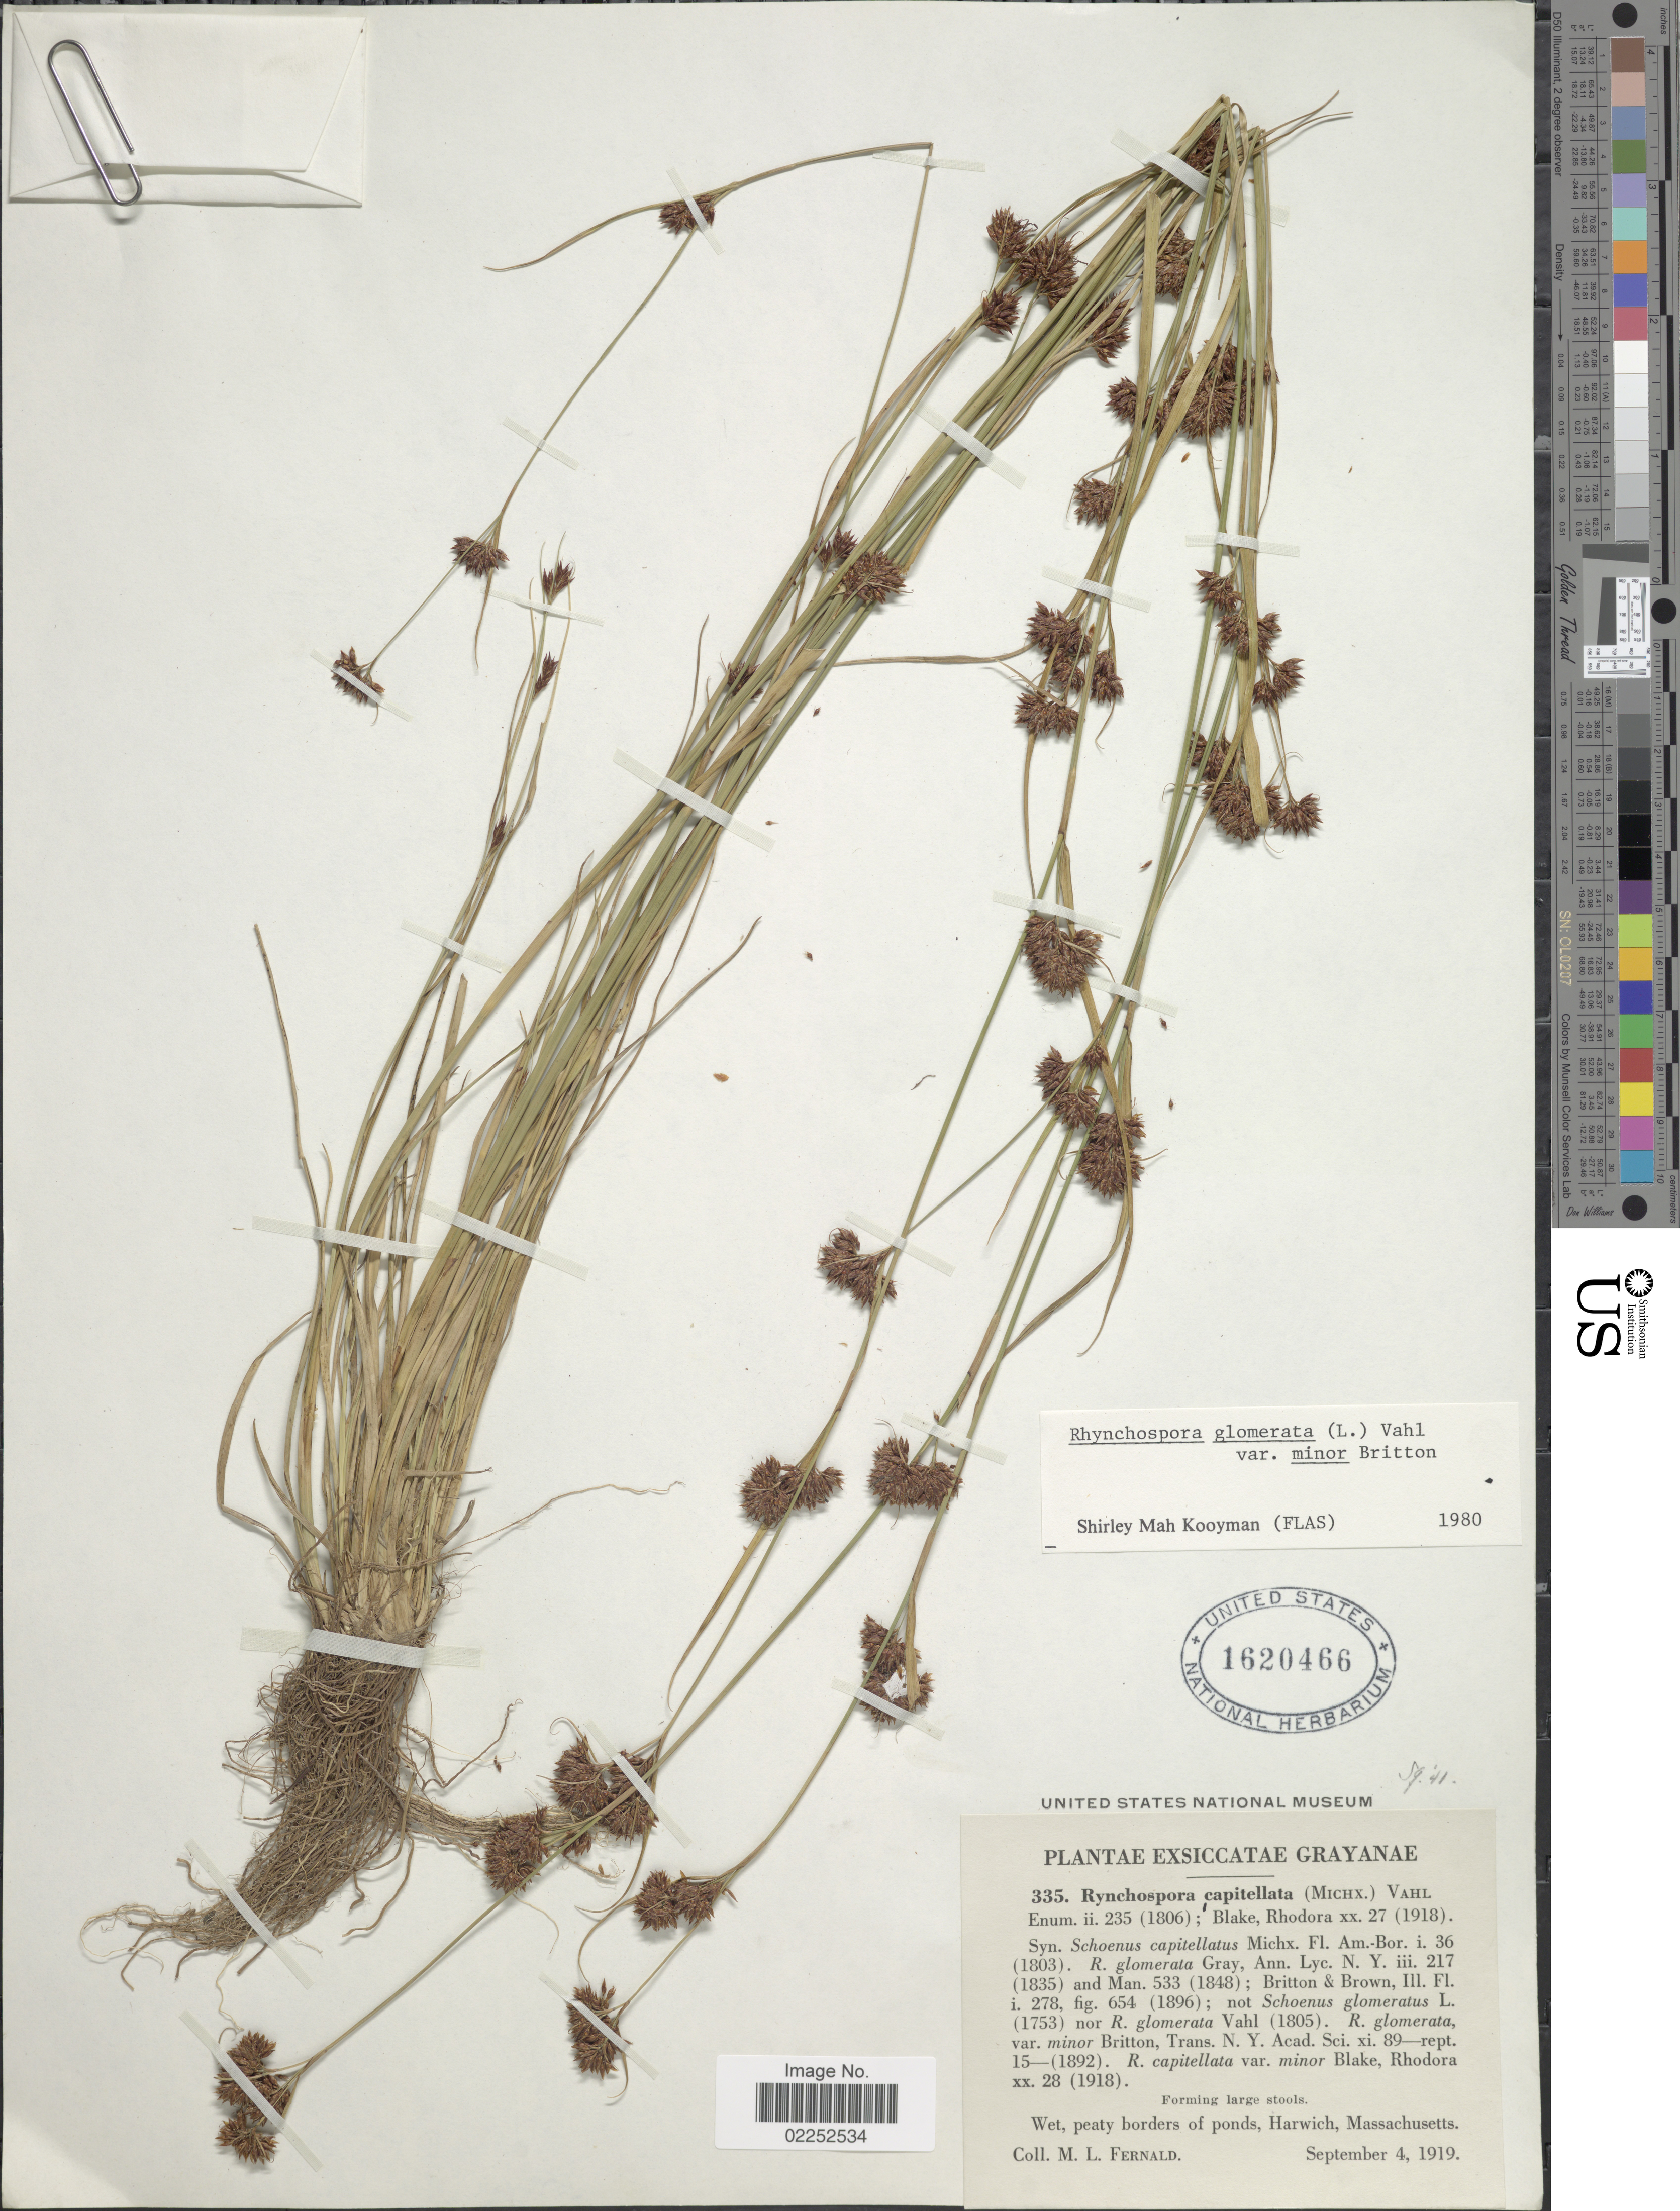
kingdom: Plantae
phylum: Tracheophyta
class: Liliopsida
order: Poales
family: Cyperaceae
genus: Rhynchospora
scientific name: Rhynchospora capitellata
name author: (Michx.) Vahl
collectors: M. L. Fernald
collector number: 335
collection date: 1919-09-04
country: United States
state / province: Massachusetts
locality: Wet, peaty borders of ponds, Harwich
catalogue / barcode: US 1620466